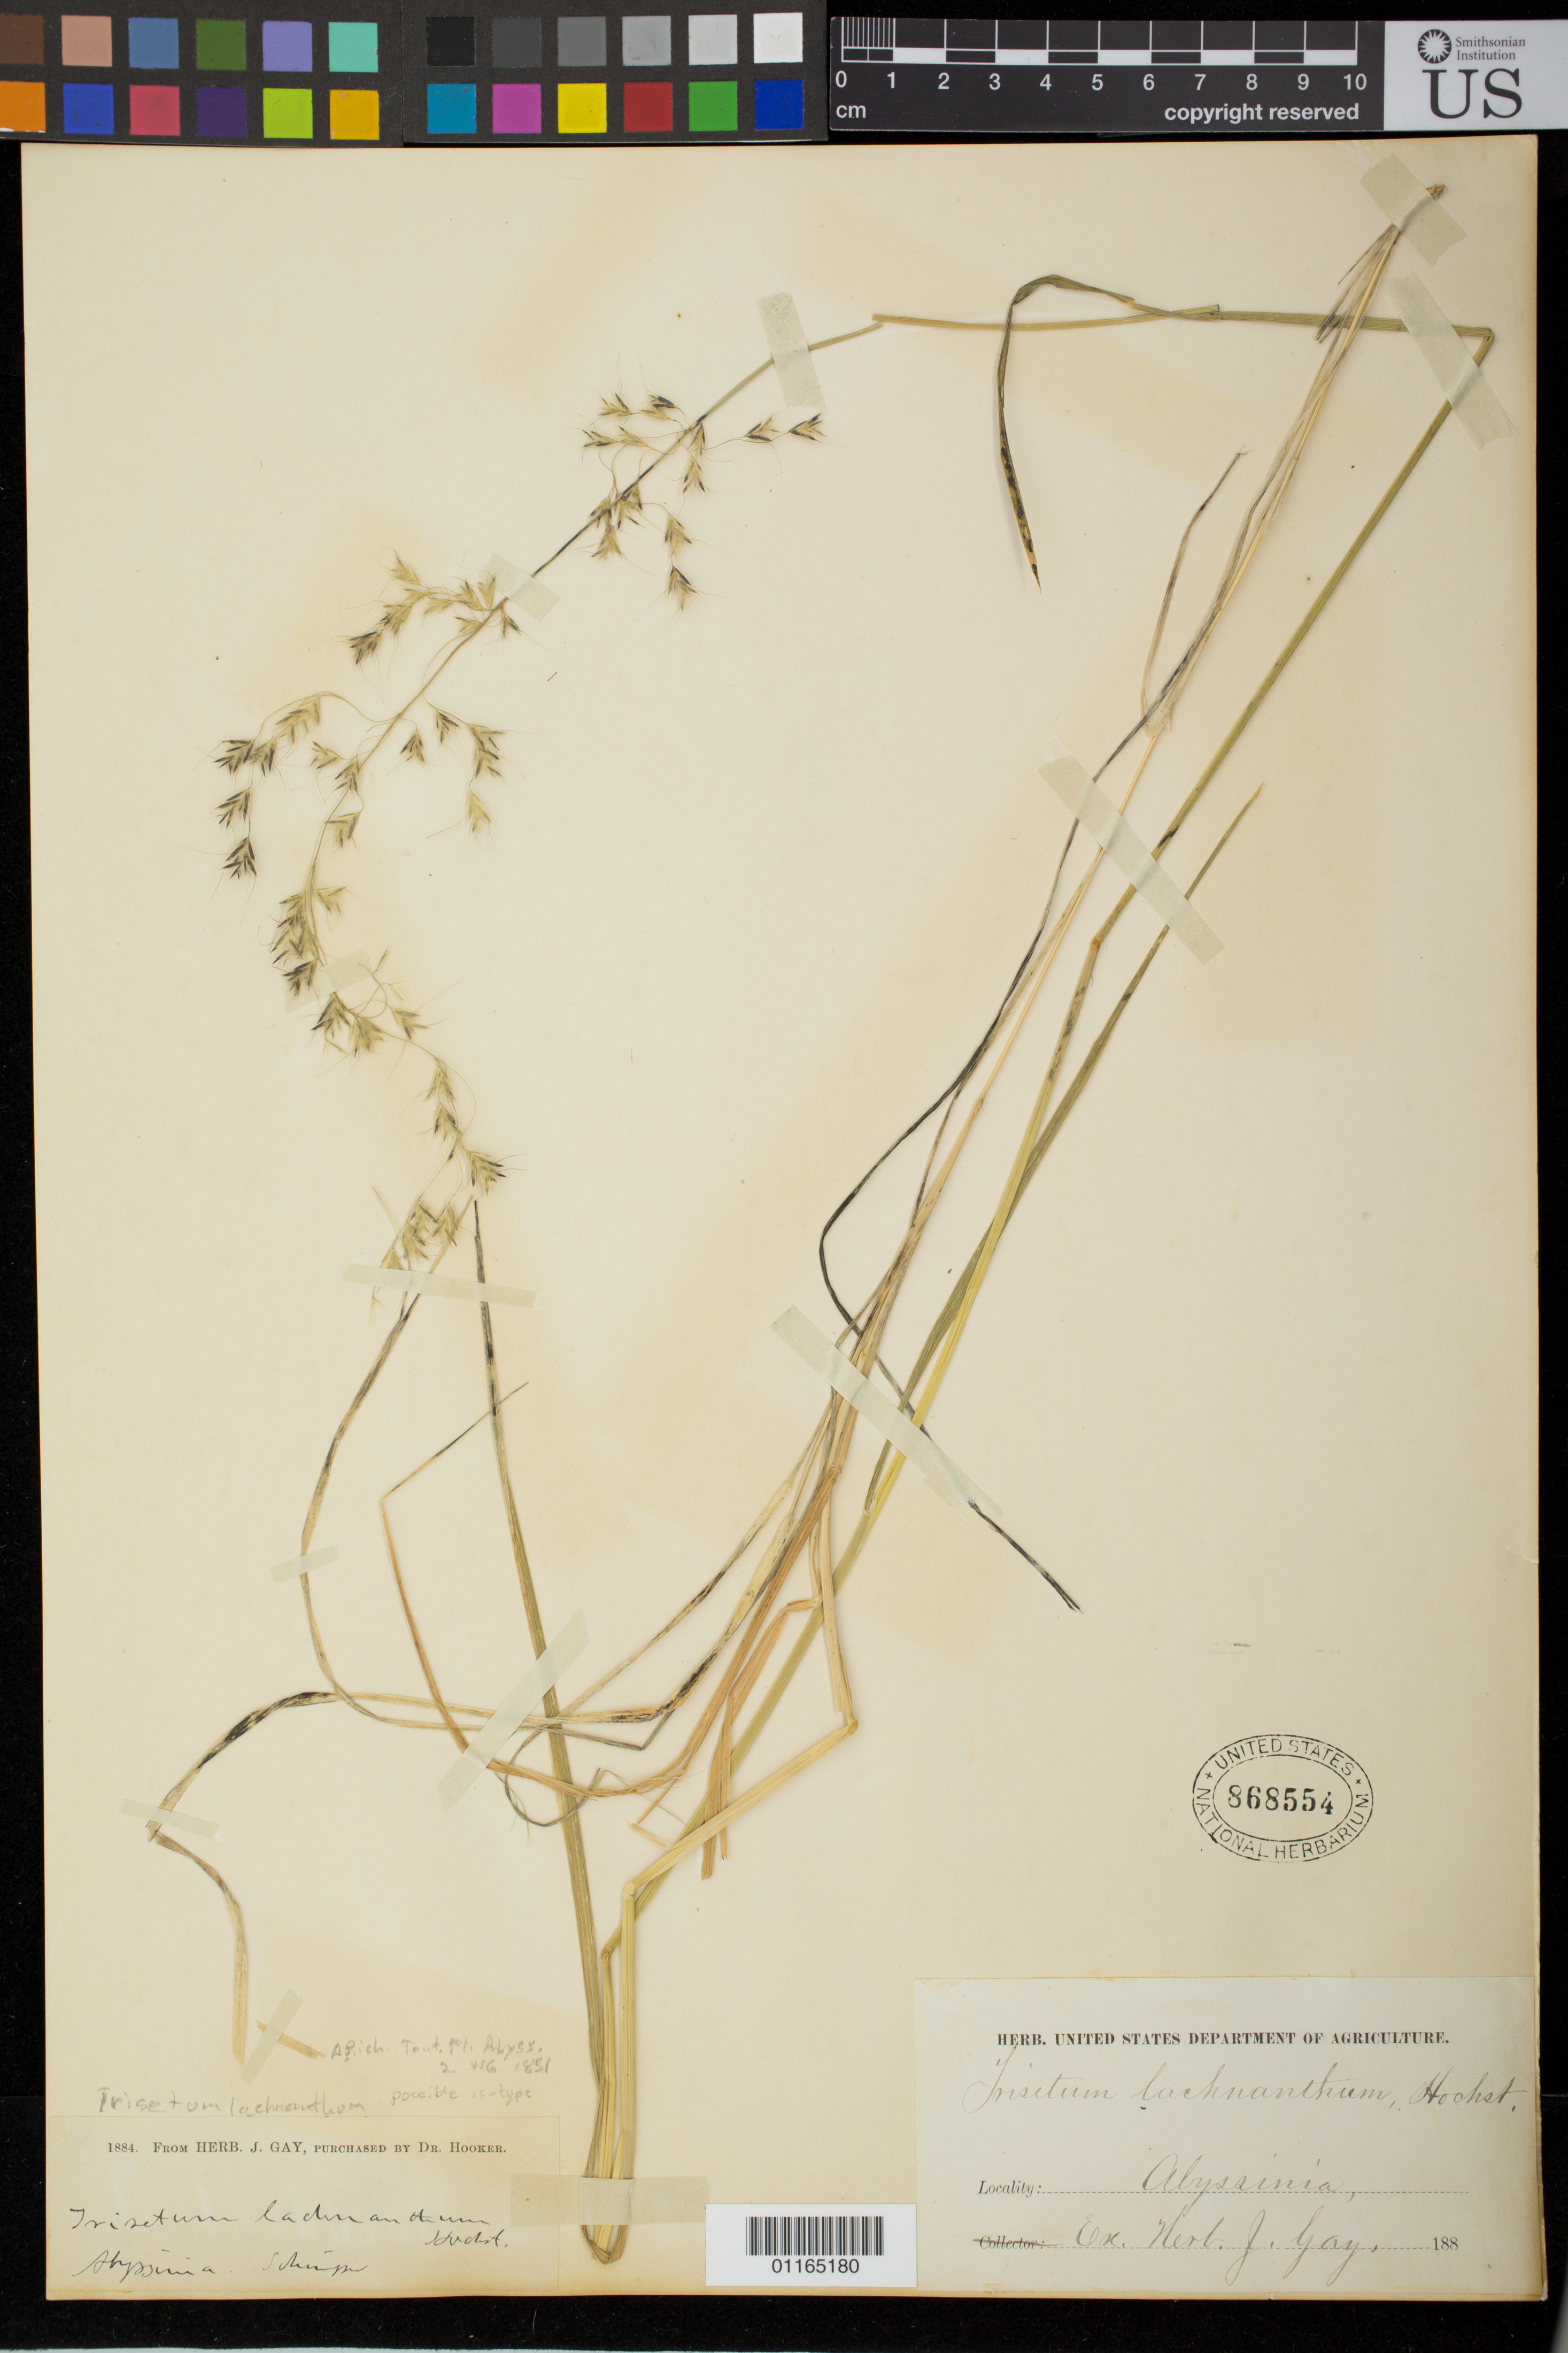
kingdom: Plantae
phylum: Tracheophyta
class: Liliopsida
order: Poales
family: Poaceae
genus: Trisetum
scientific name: Trisetum lachnanthum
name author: Hochst. ex A. Rich.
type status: Possible Syntype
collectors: G. W. Schimper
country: Ethiopia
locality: Abyssinia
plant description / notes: ex herb J. Gay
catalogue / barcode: US 868554